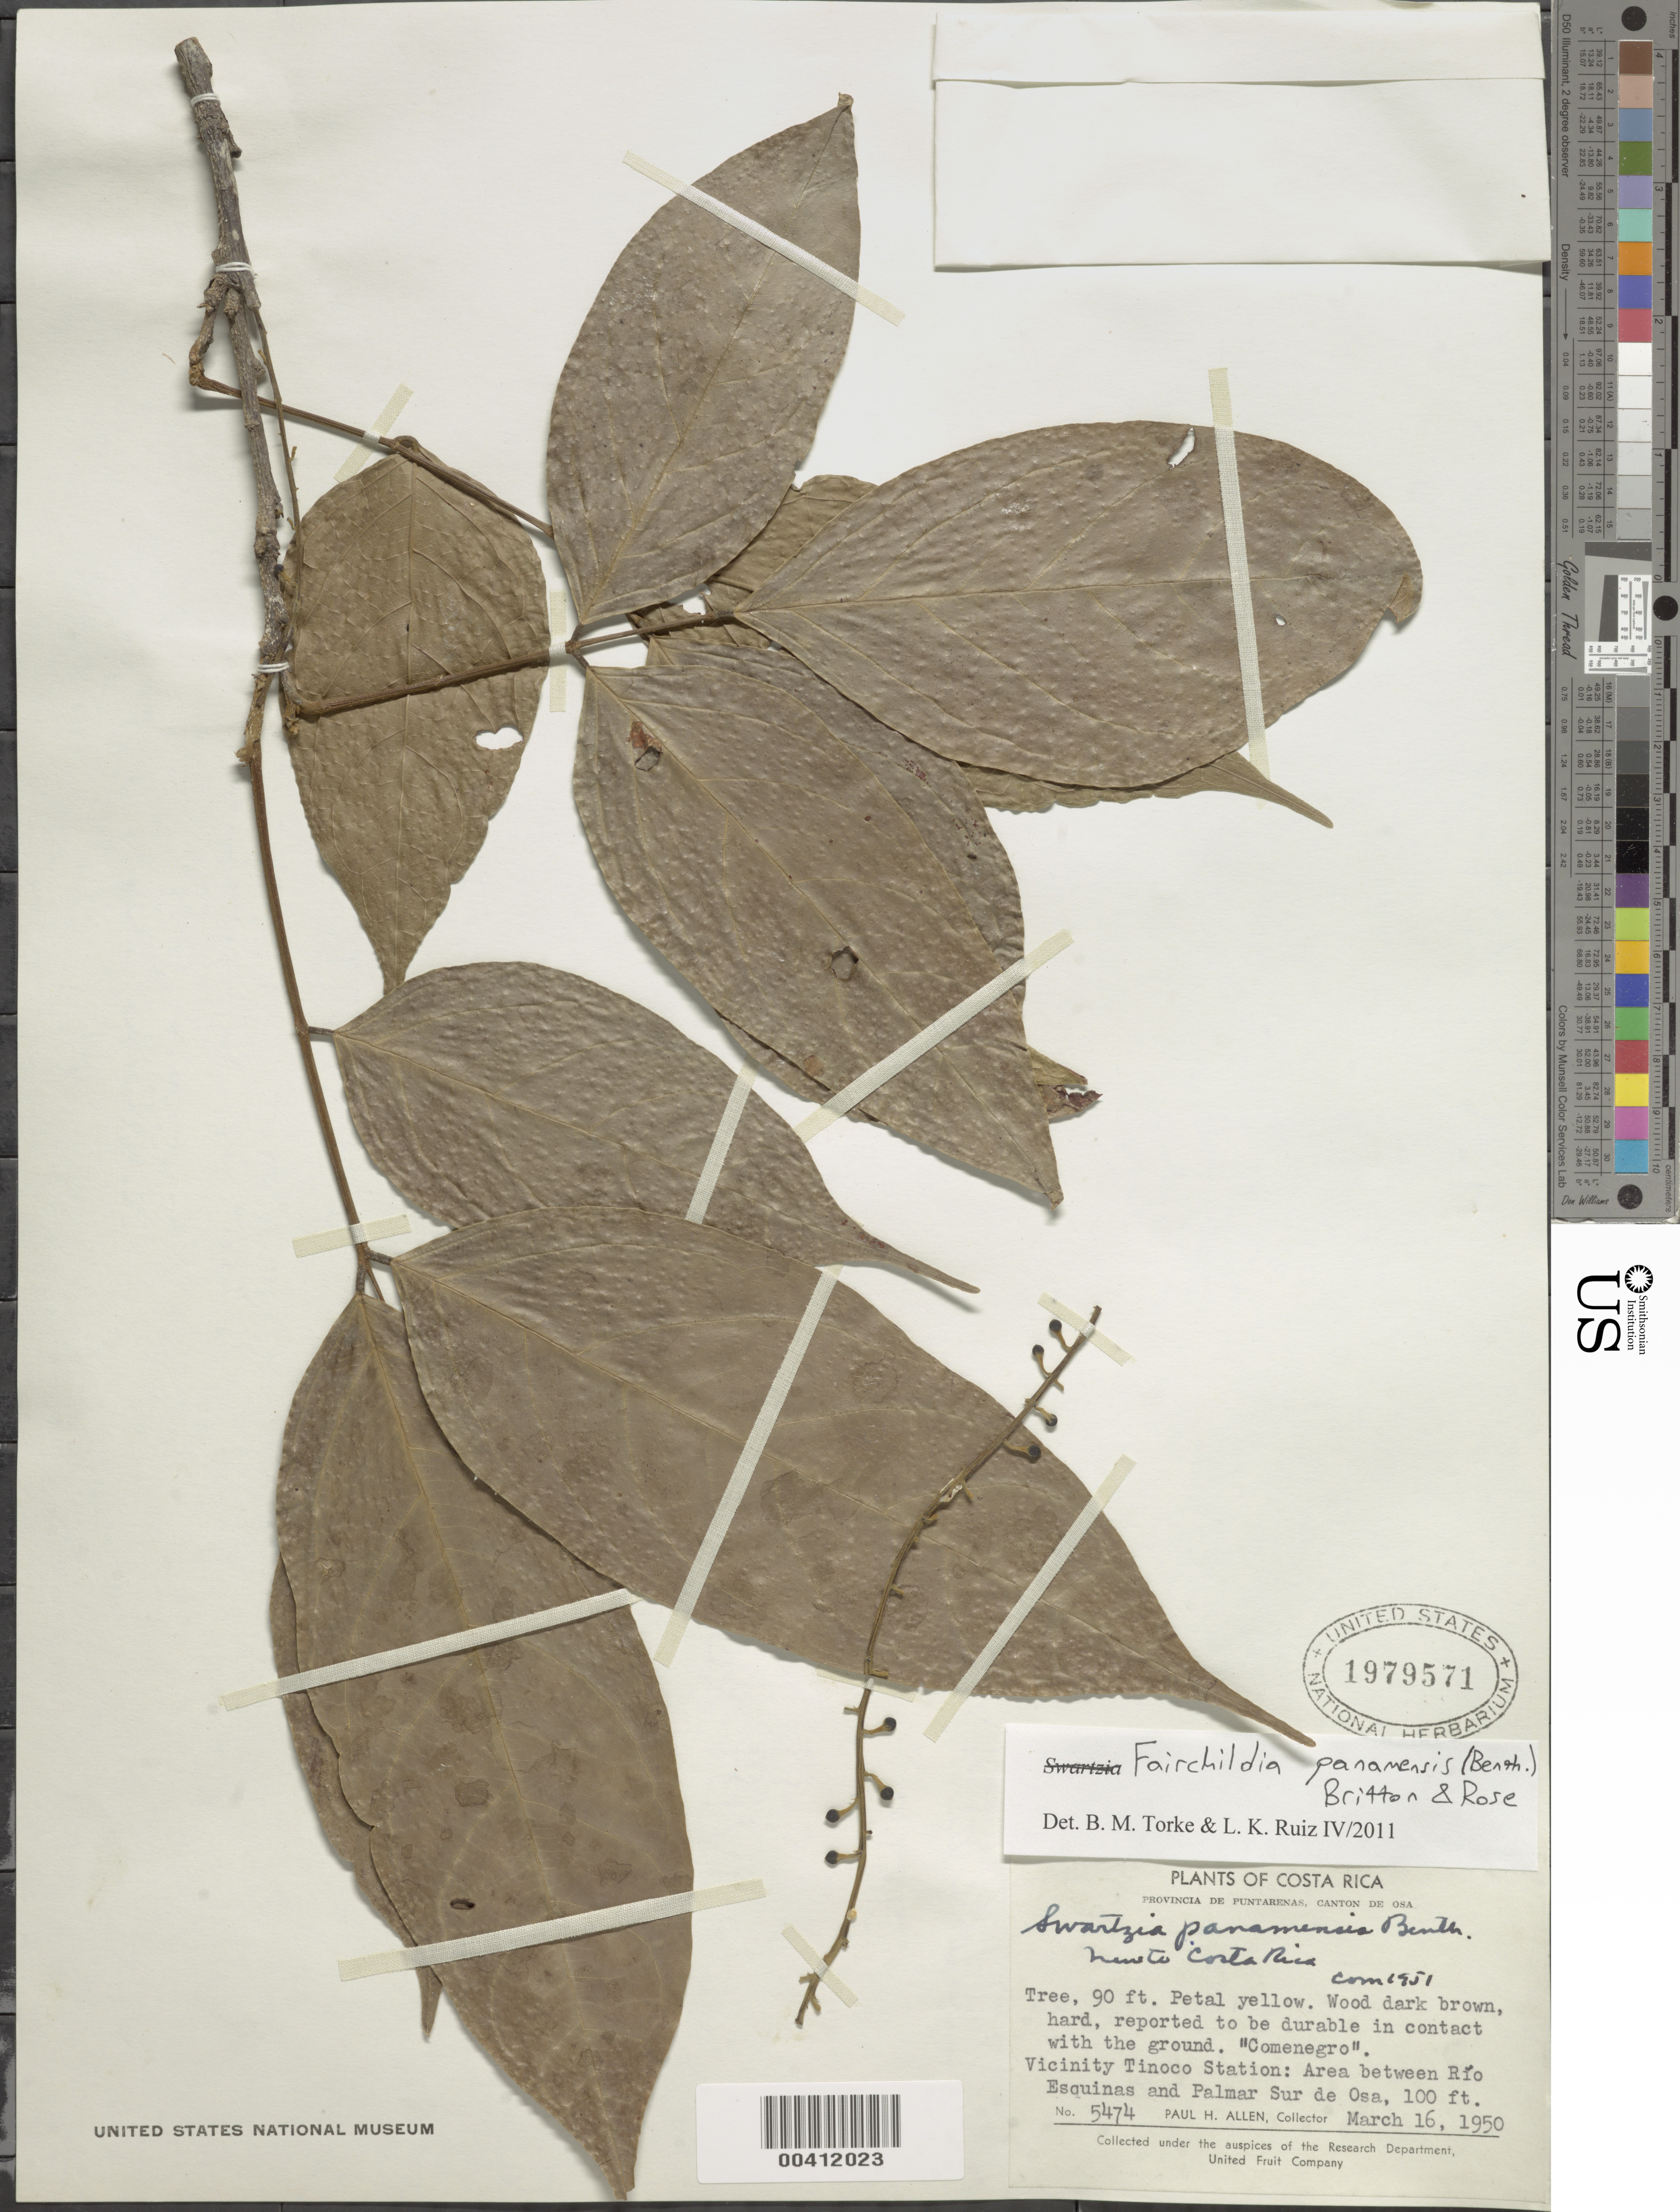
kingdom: Plantae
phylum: Tracheophyta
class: Magnoliopsida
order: Fabales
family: Fabaceae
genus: Fairchildia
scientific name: Fairchildia panamensis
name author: (Benth.) Britton & Rose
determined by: Torke, B. M.; Ruiz, L. K.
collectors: P. H. Allen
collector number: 5474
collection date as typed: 16 Mar 1950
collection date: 1950-03-16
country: Costa Rica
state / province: Puntarenas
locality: Vicinity of tinoco station, between rio eaquinas and palmar sur de osa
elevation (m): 30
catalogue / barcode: US 1979571